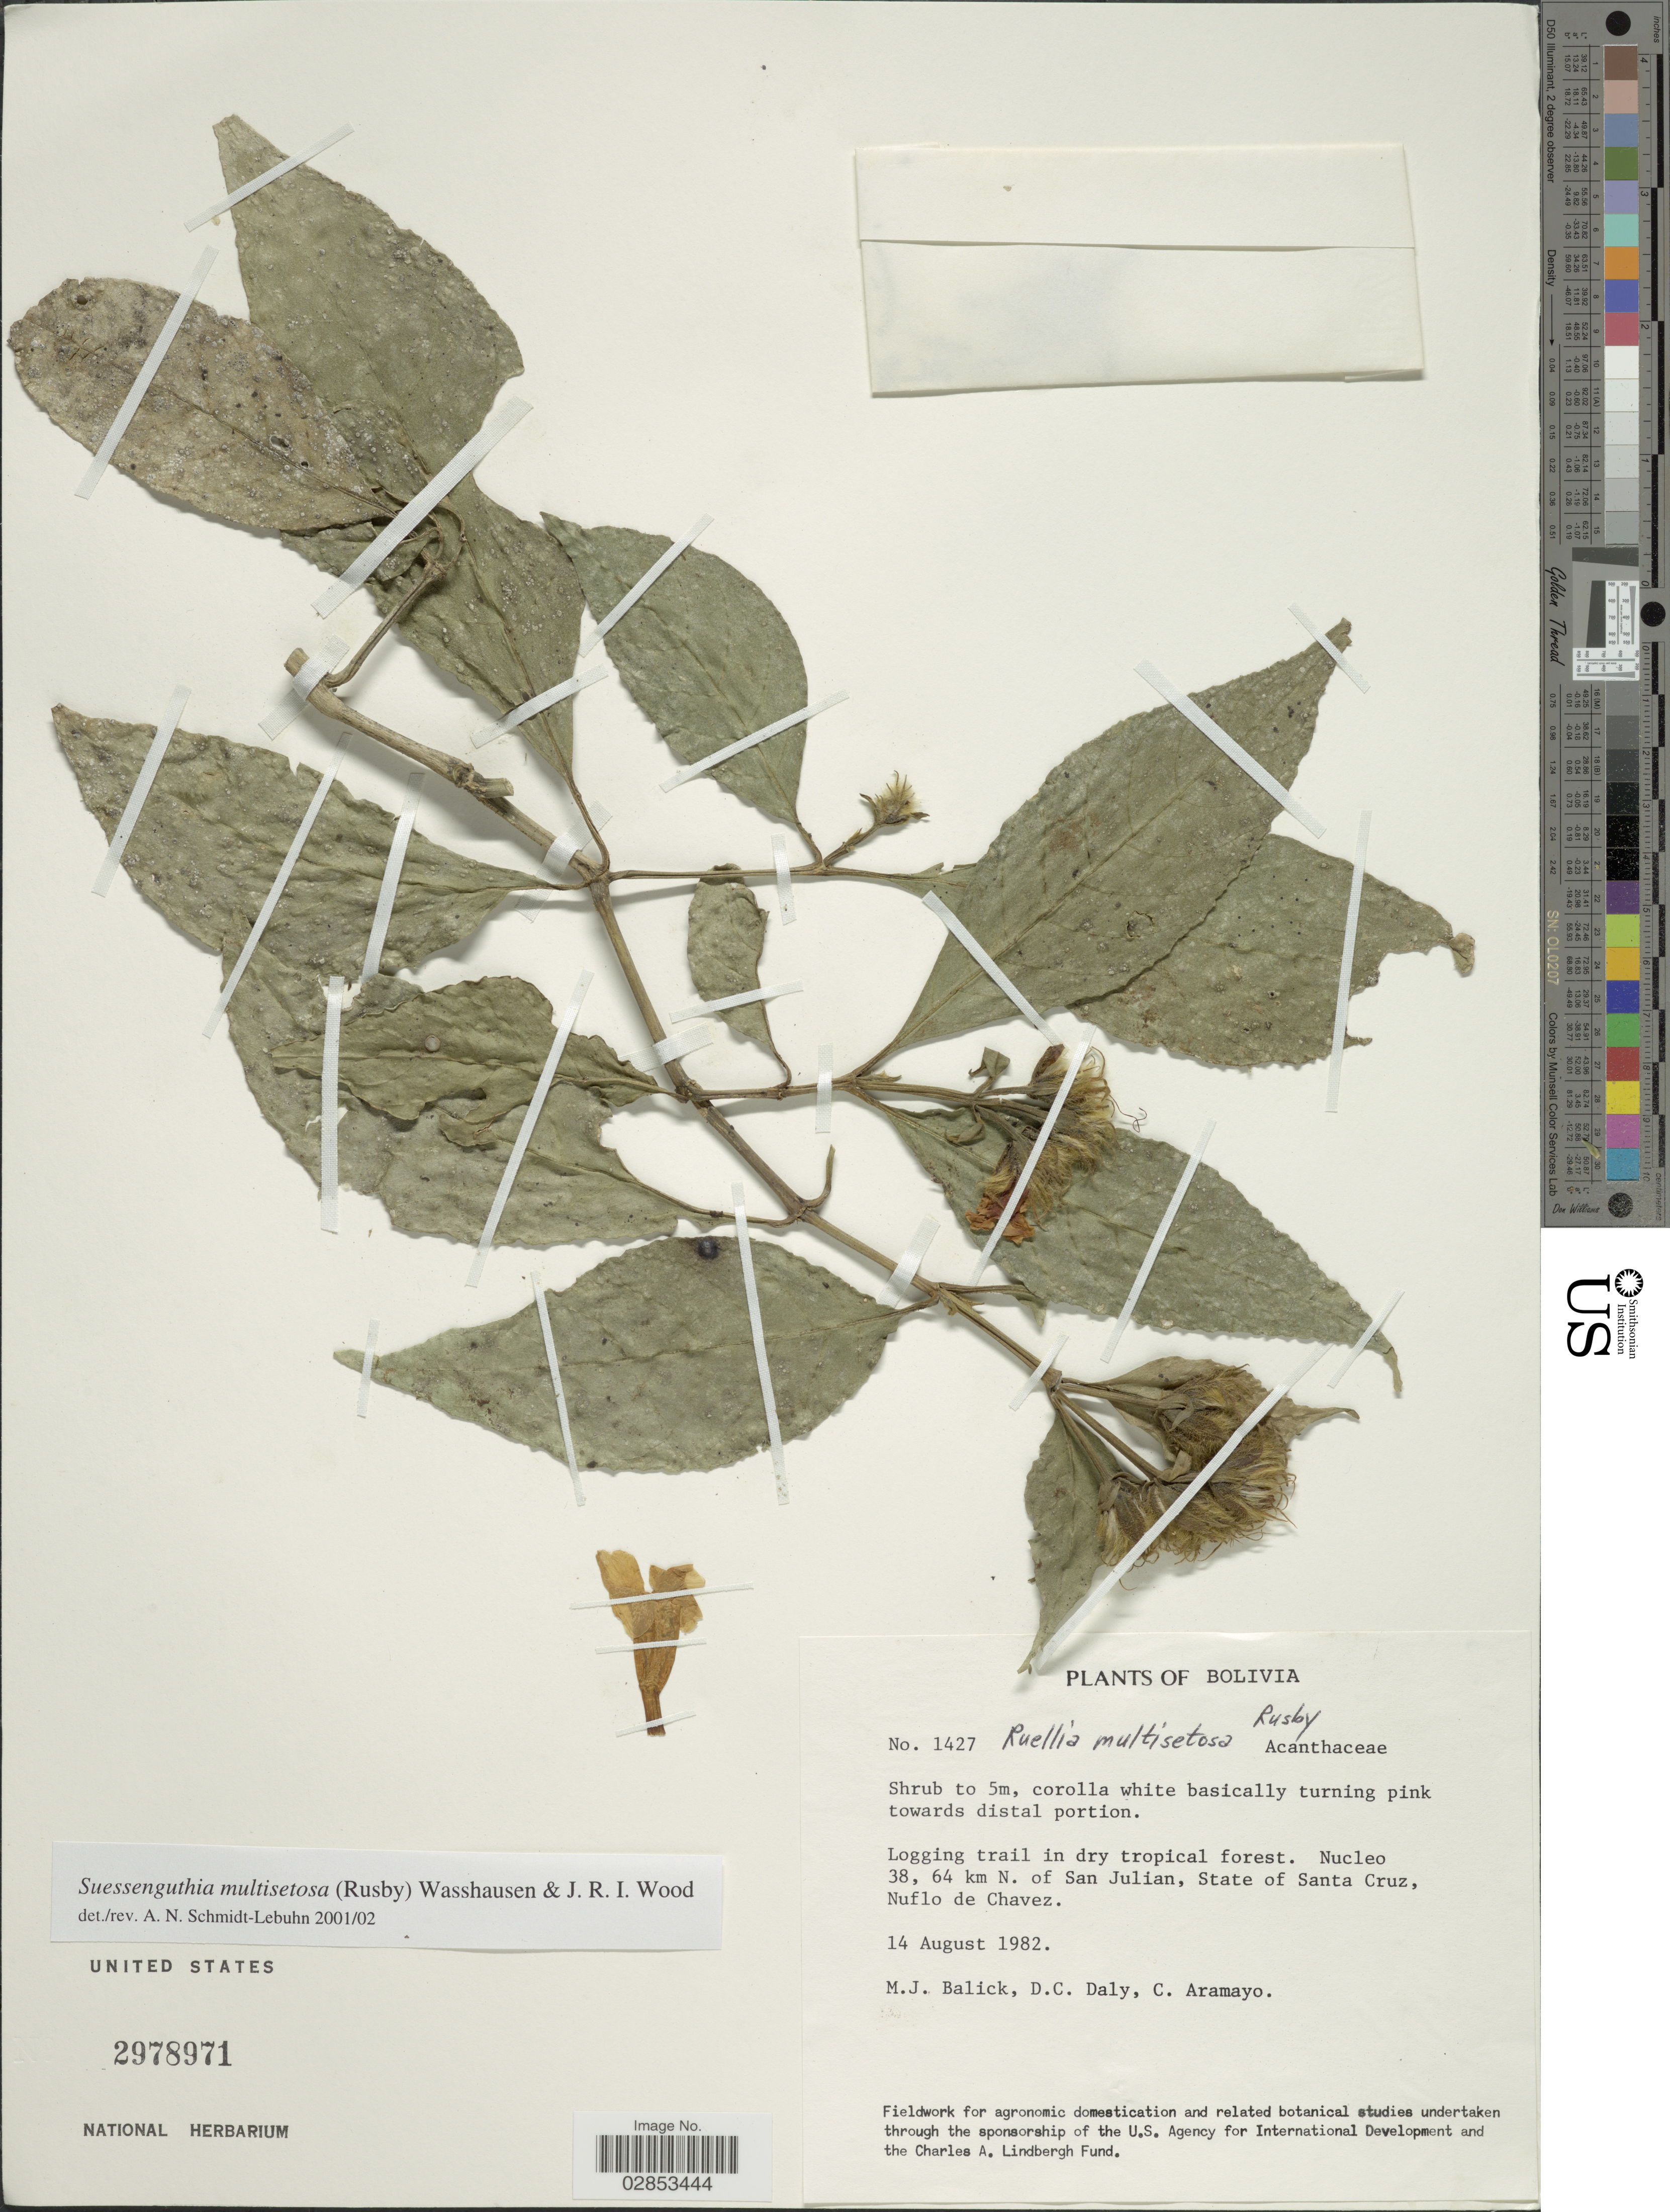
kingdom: Plantae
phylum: Tracheophyta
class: Magnoliopsida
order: Lamiales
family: Acanthaceae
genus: Suessenguthia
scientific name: Suessenguthia multisetosa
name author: (Rusby) Wassh. & J.R.I. Wood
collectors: M. J. Balick, D. C. Daly & C. Aramayo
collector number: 1427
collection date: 1982-08-14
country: Bolivia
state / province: Santa Cruz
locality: Logging trail in dry tropical forest. Nucleo 38, 64 km N. of San Julian, Nuflo de Chavez.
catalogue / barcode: US 2978971